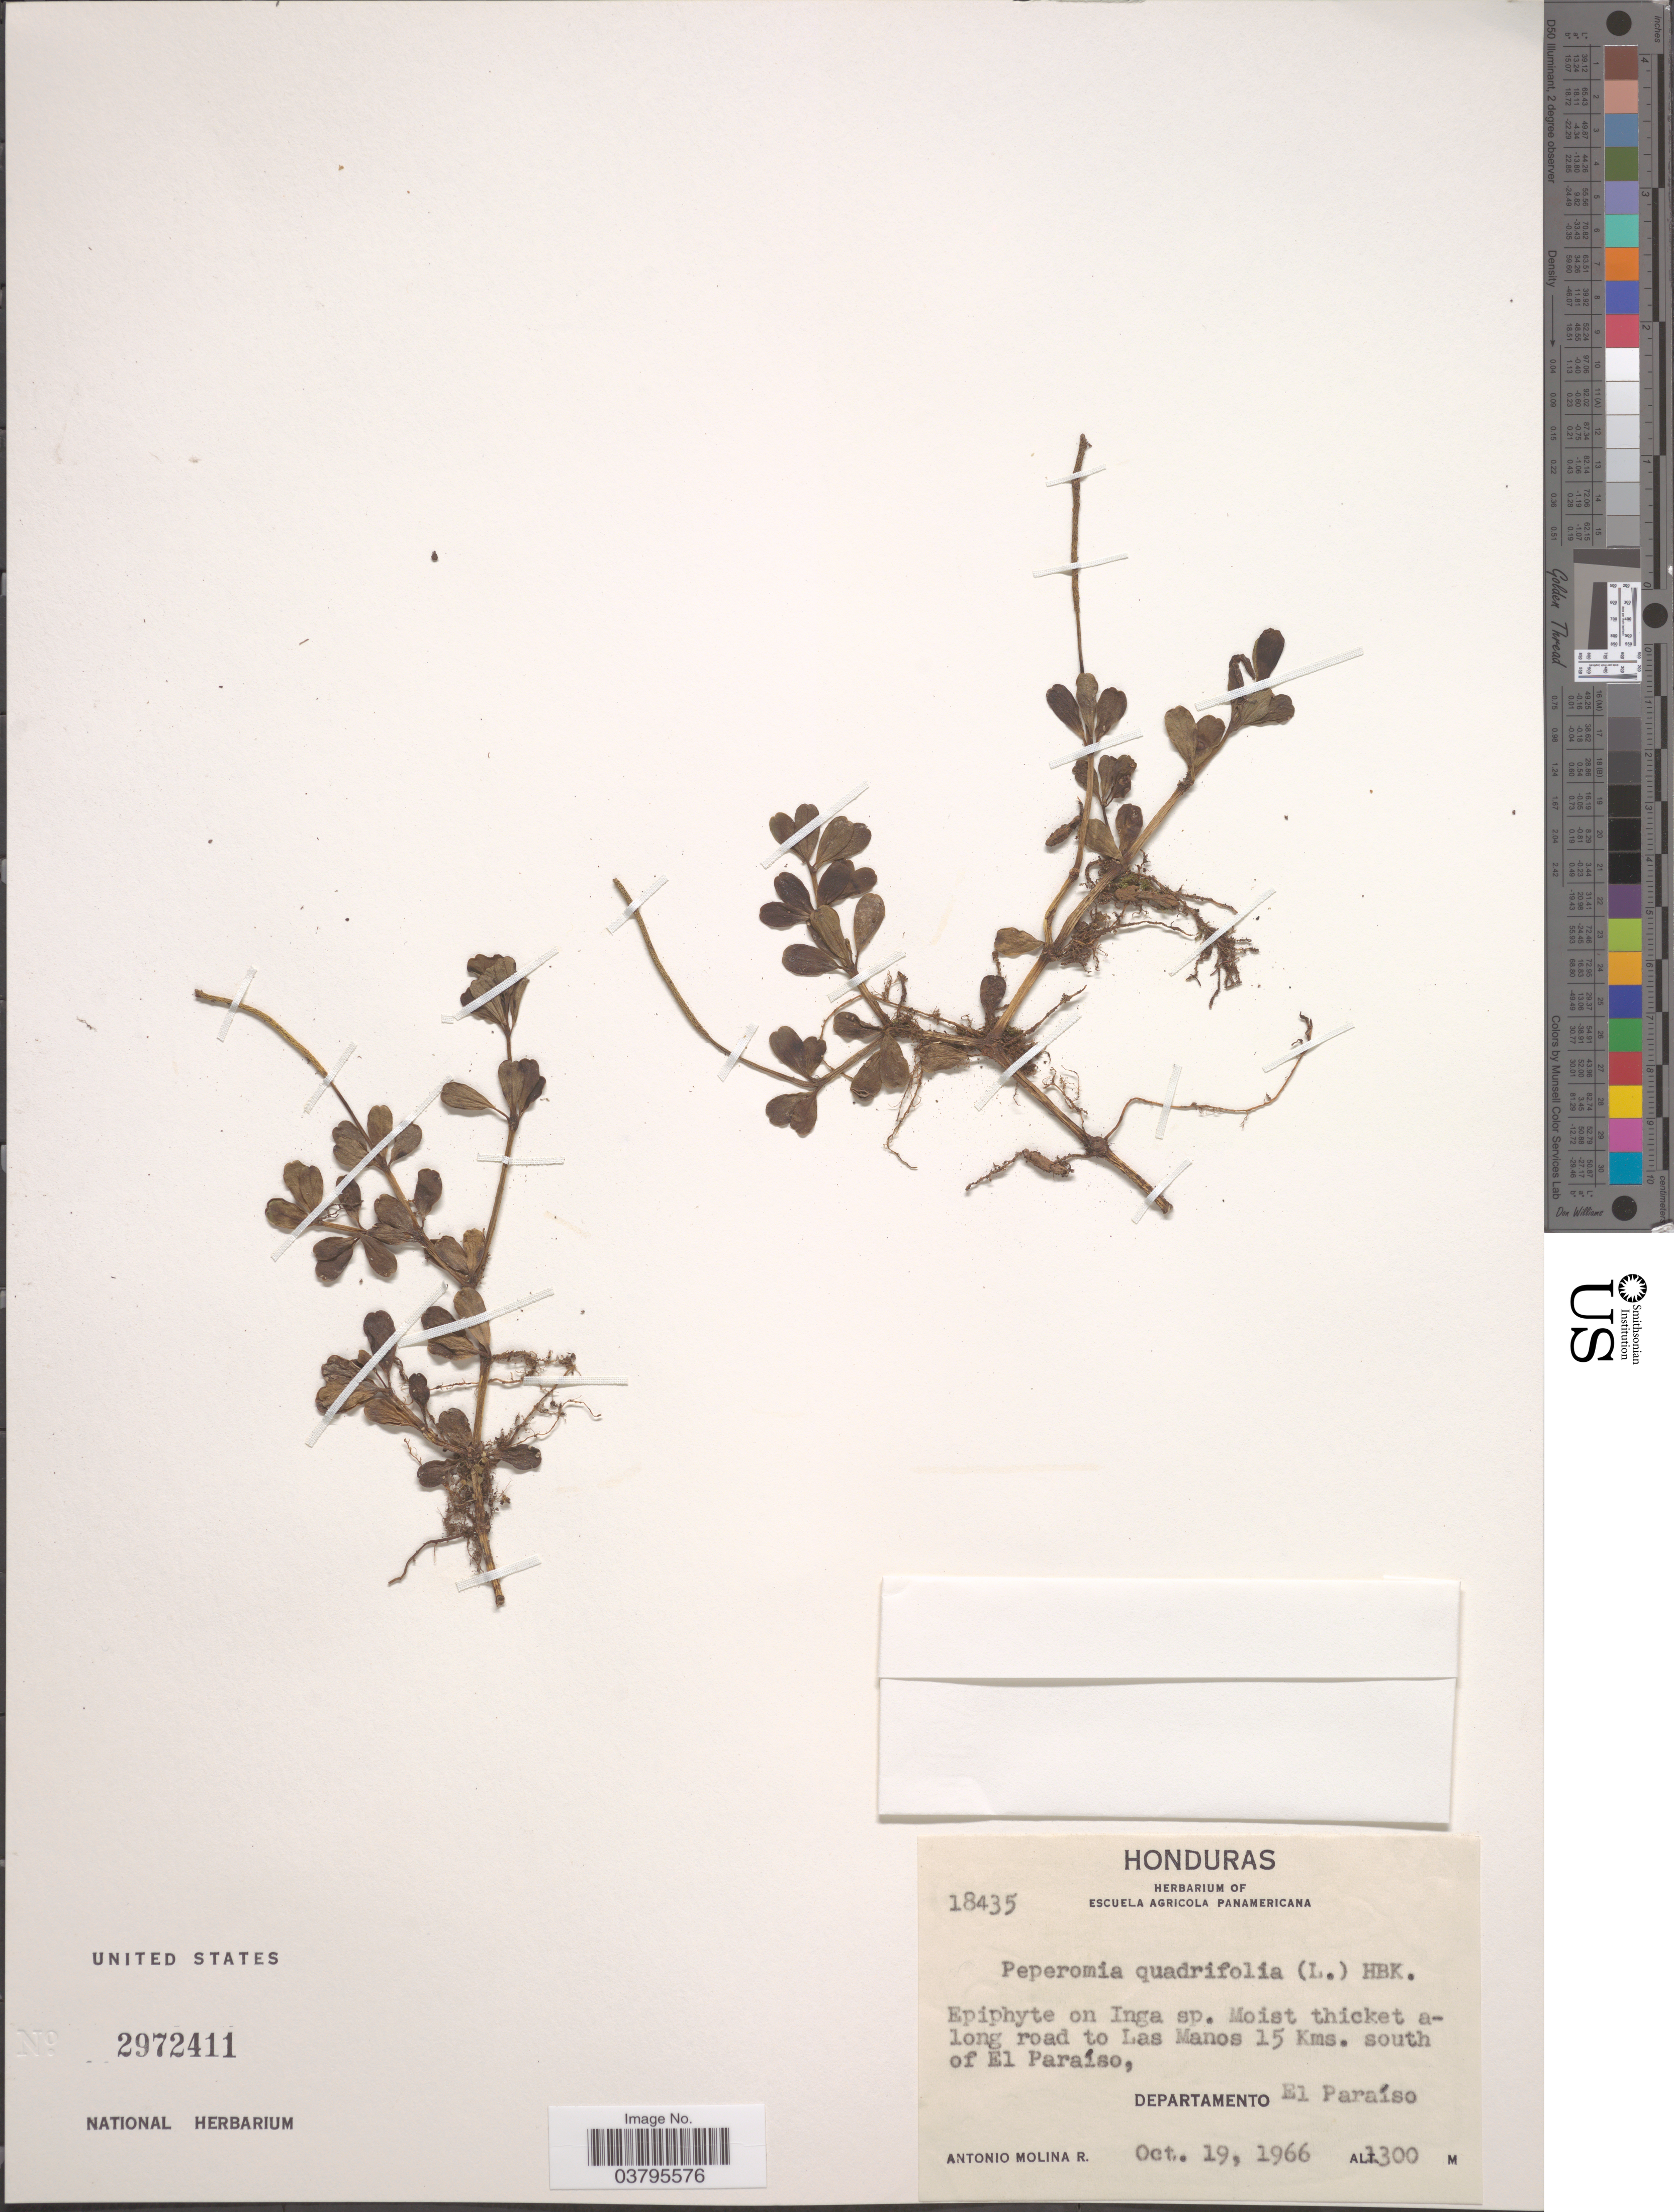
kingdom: Plantae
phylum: Tracheophyta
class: Magnoliopsida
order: Piperales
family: Piperaceae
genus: Peperomia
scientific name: Peperomia quadrifolia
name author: (L.) Kunth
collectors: A. Molina R.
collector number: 18435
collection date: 1966-10-19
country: Honduras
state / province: El Paraiso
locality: Moist thicket along road to Las Manos 15 Kms. south of El Paraíso, Departamento El Paraíso.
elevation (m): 1300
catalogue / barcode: US 2972411